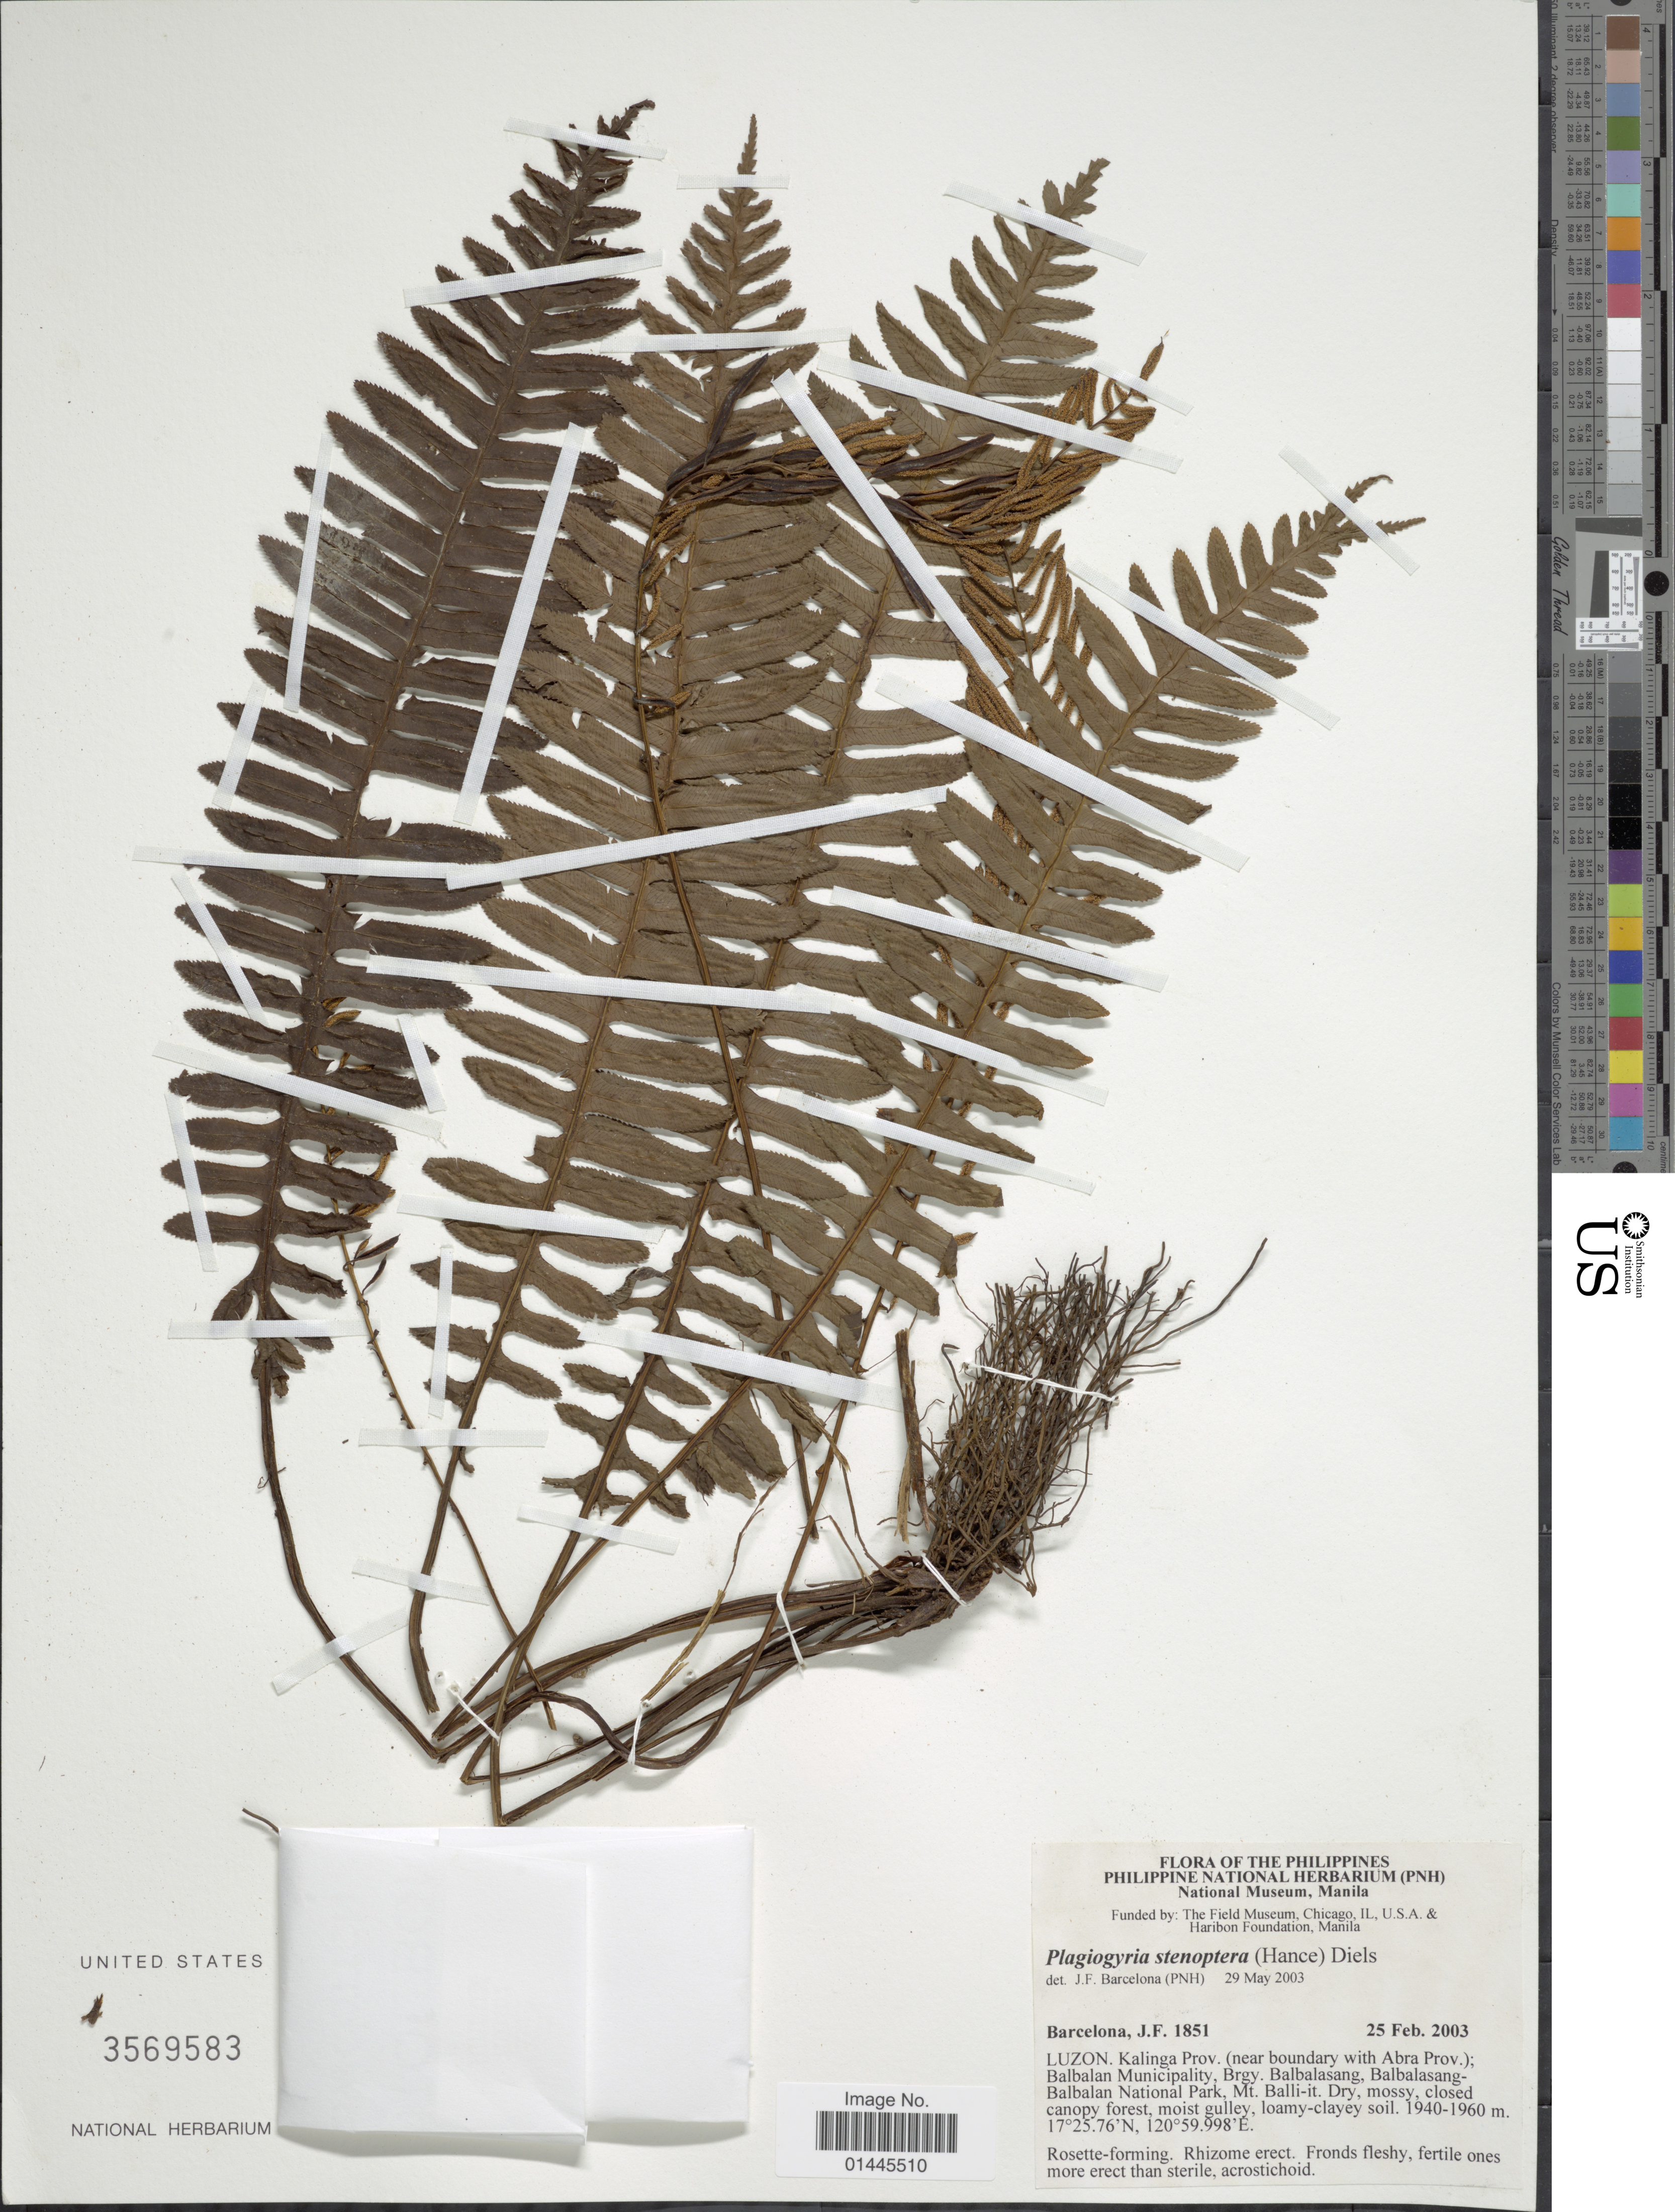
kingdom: Plantae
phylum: Tracheophyta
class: Polypodiopsida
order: Cyatheales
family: Plagiogyriaceae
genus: Plagiogyria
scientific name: Plagiogyria stenoptera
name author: (Hance) Diels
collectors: J. F. Barcelona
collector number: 1851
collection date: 2003-02-25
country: Philippines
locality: Luzon, Kalinga Prov. (near boundary with Abra Prov.); Balbalan Municipality, Brgy. Balbalasang, Balbalasang-Balbalan National Park, Mt. Balli-it.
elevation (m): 1940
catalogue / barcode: US 3569583